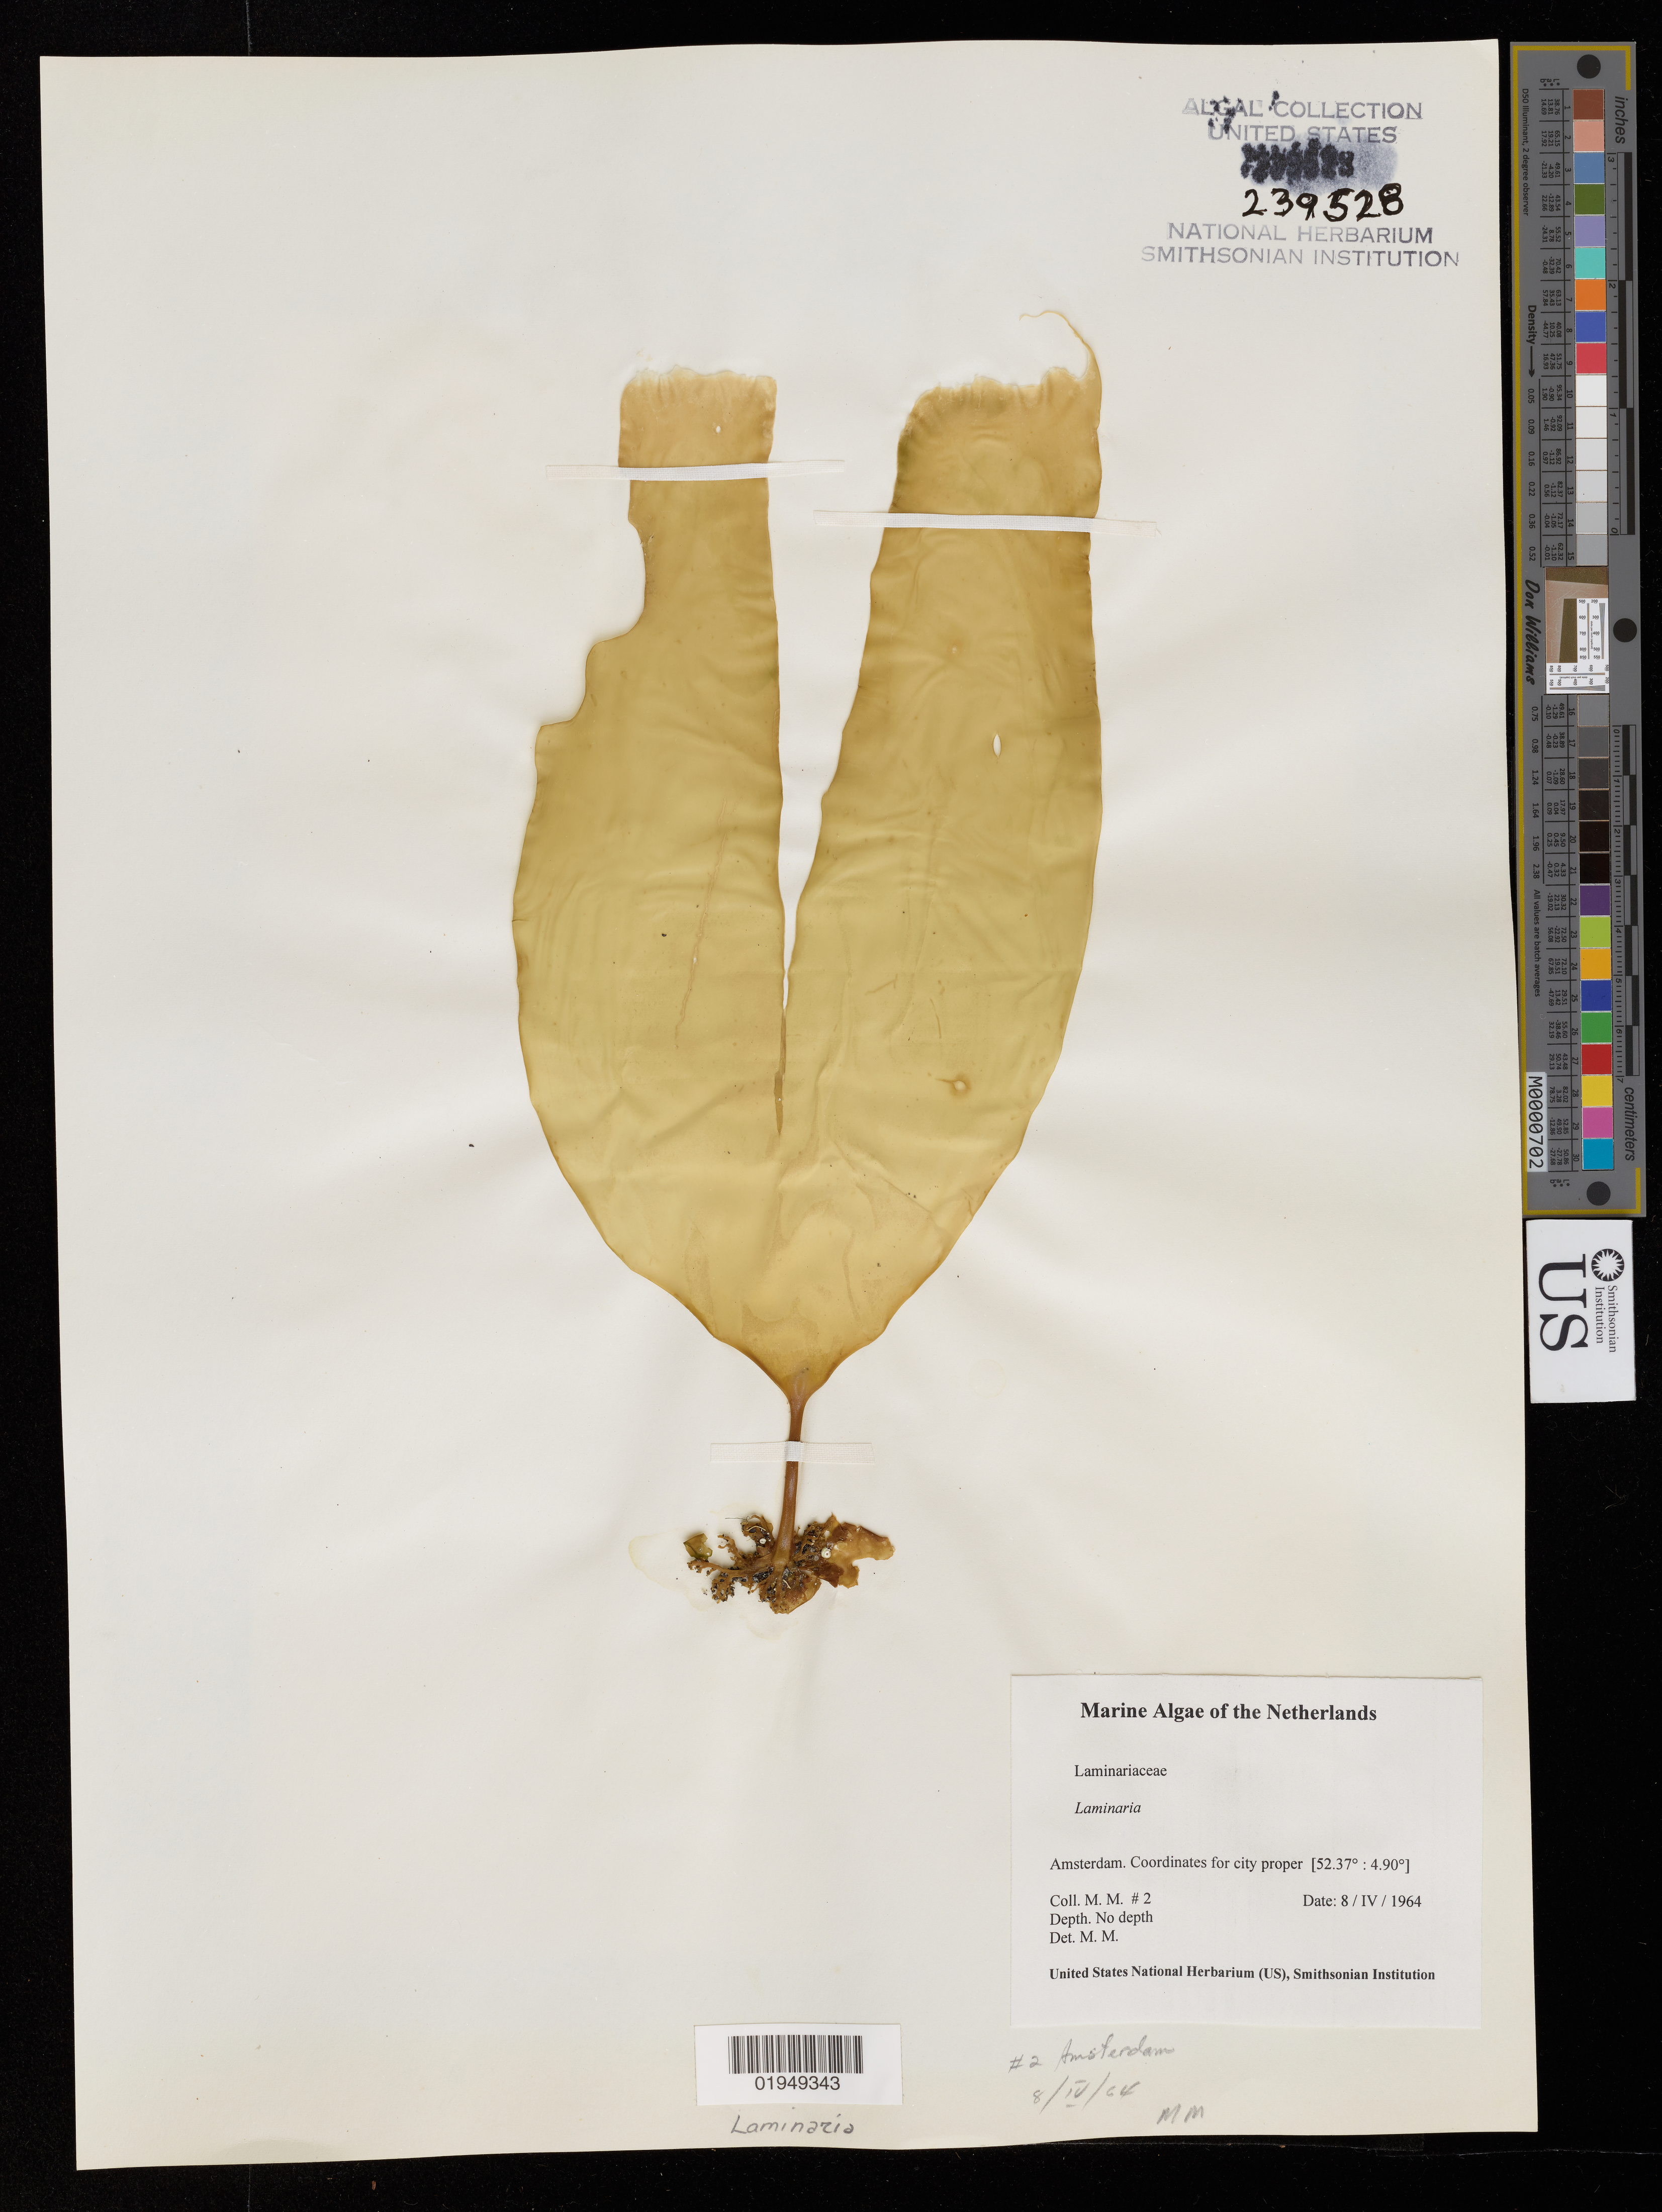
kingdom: Chromista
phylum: Ochrophyta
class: Phaeophyceae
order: Laminariales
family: Laminariaceae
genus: Laminaria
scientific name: Laminaria sp.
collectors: M. M.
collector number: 2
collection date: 1964-04-08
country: Netherlands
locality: Amsterdam. Coordinates for city proper [52.37° : 4.90°]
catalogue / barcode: US 239528